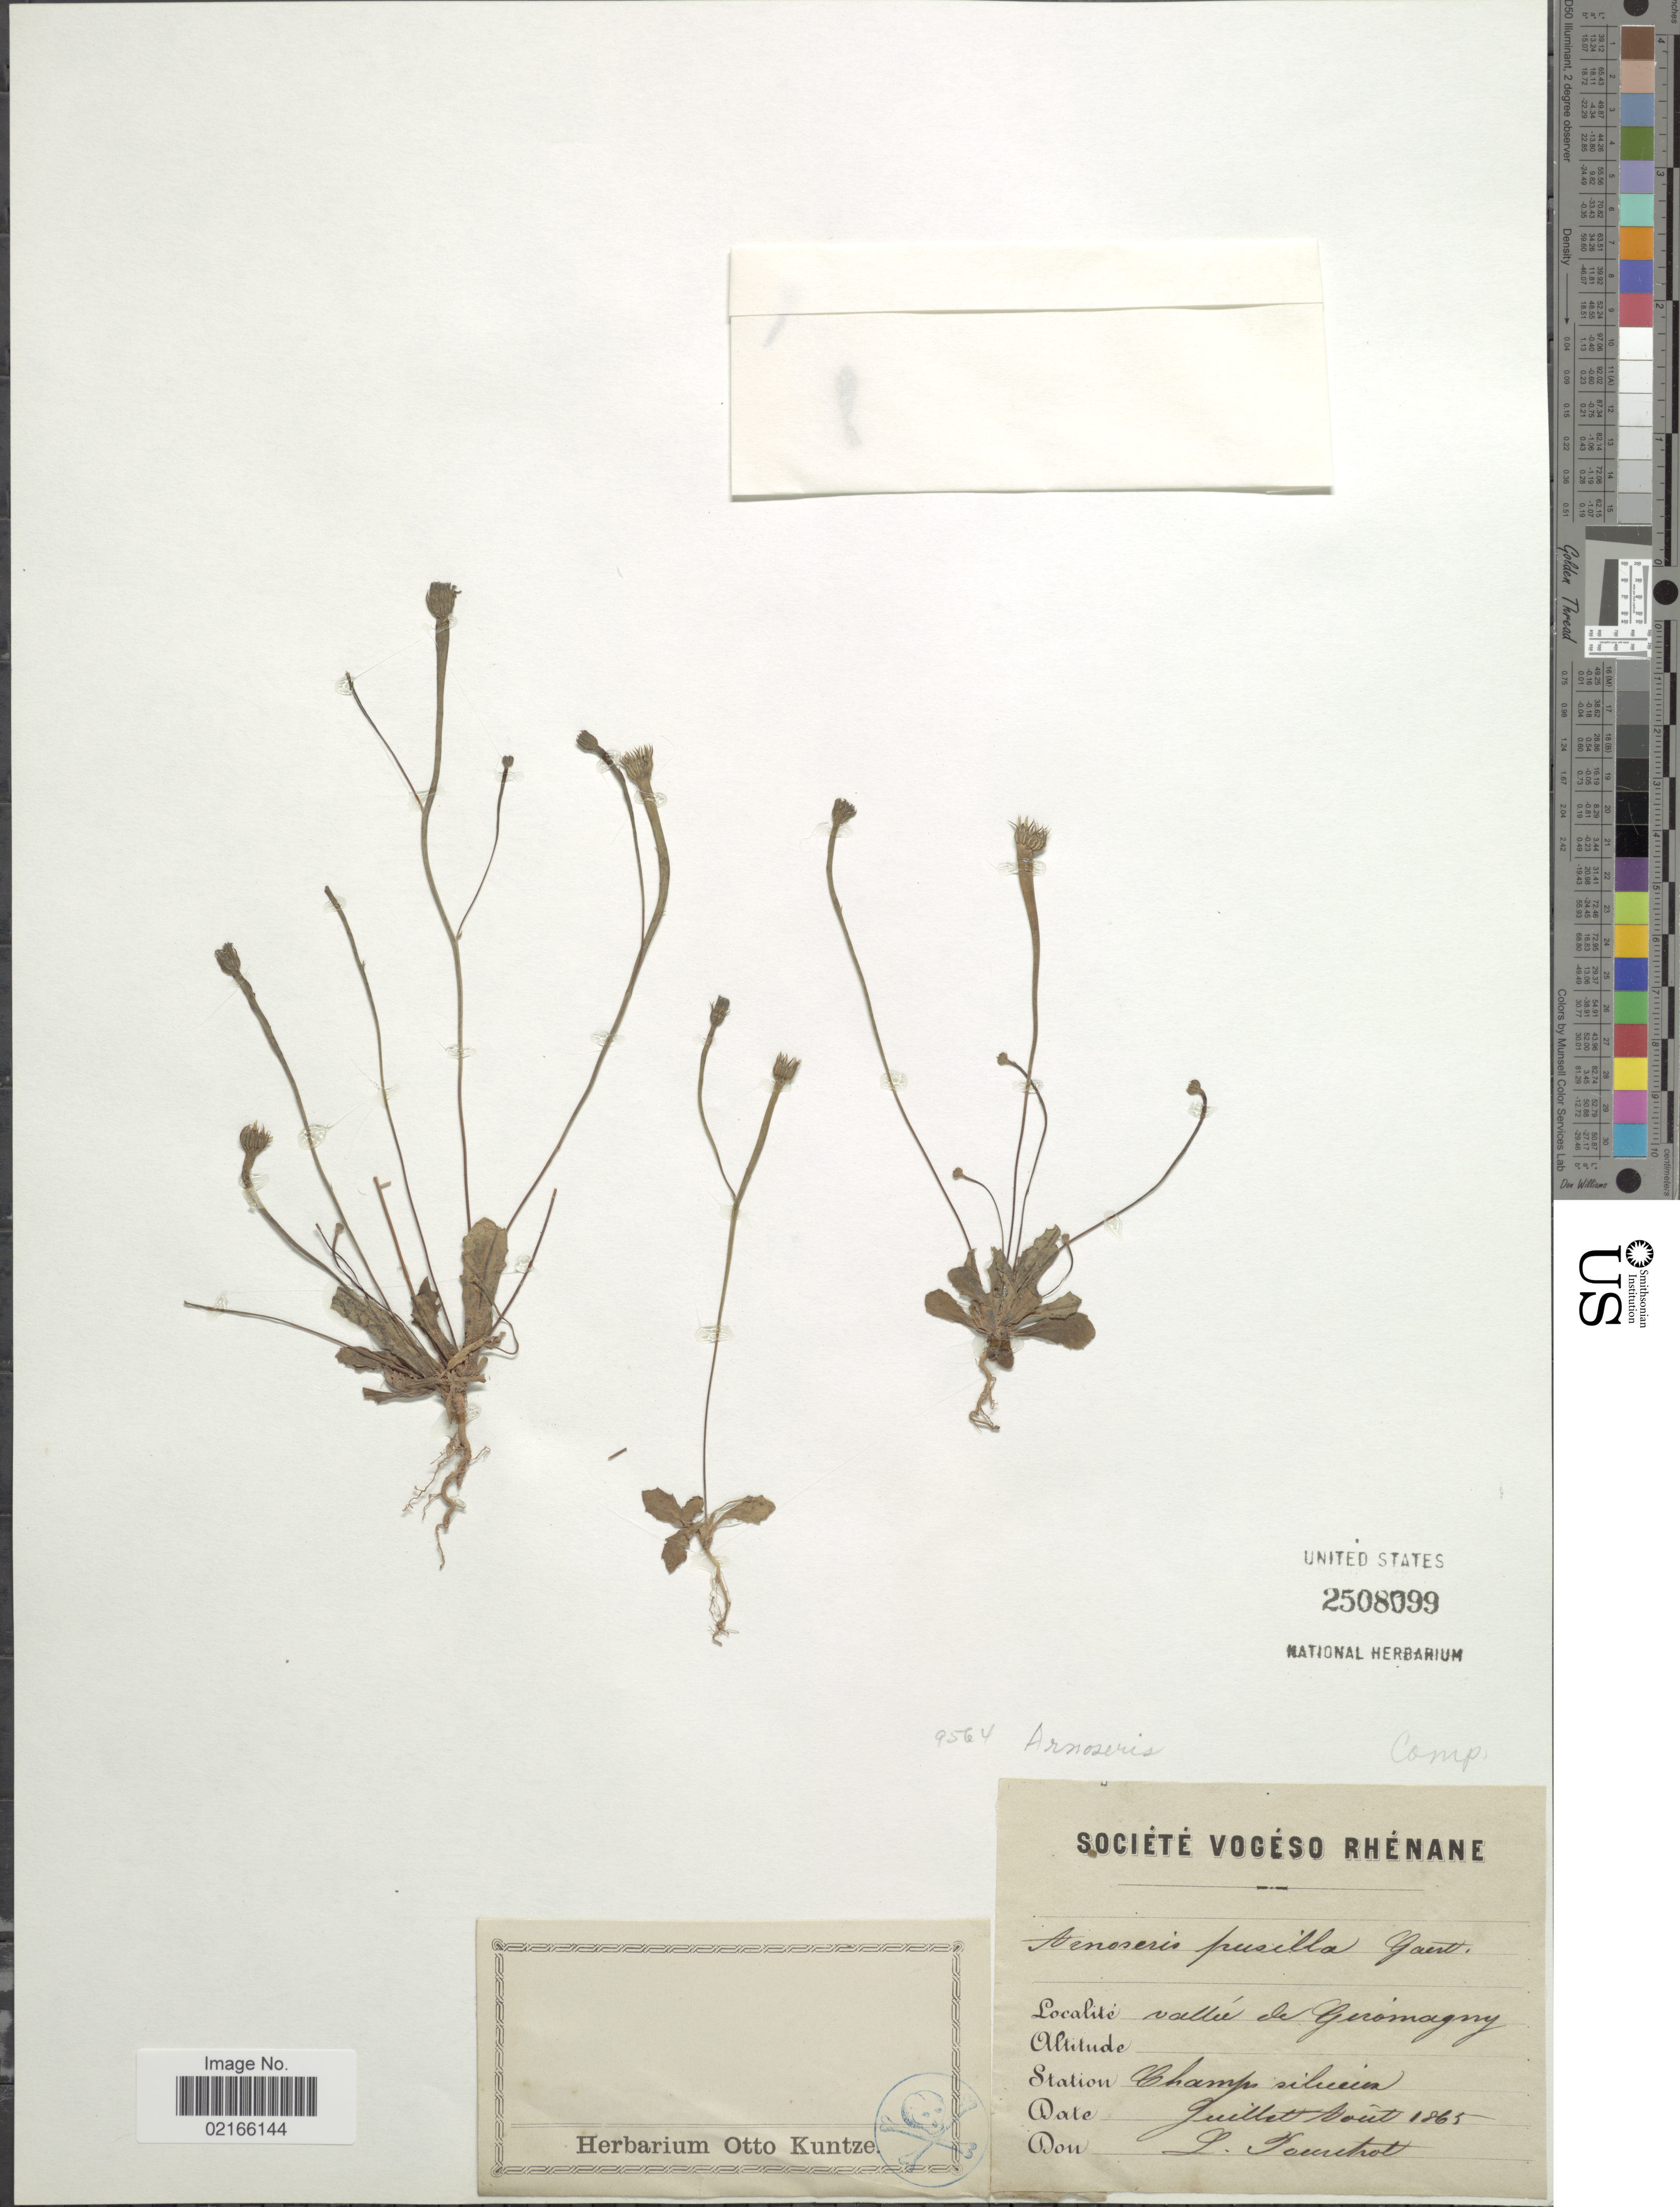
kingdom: Plantae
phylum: Tracheophyta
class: Magnoliopsida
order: Asterales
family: Asteraceae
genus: Arnoseris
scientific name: Arnoseris minima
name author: (L.) Schweigg. & Körte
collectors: L. Pourchot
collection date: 1865-07/1865-08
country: Germany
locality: Société Vogése Rhénane, vallée de Geromiagny, Station Champ siluion [interpreted]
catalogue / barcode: US 2508099